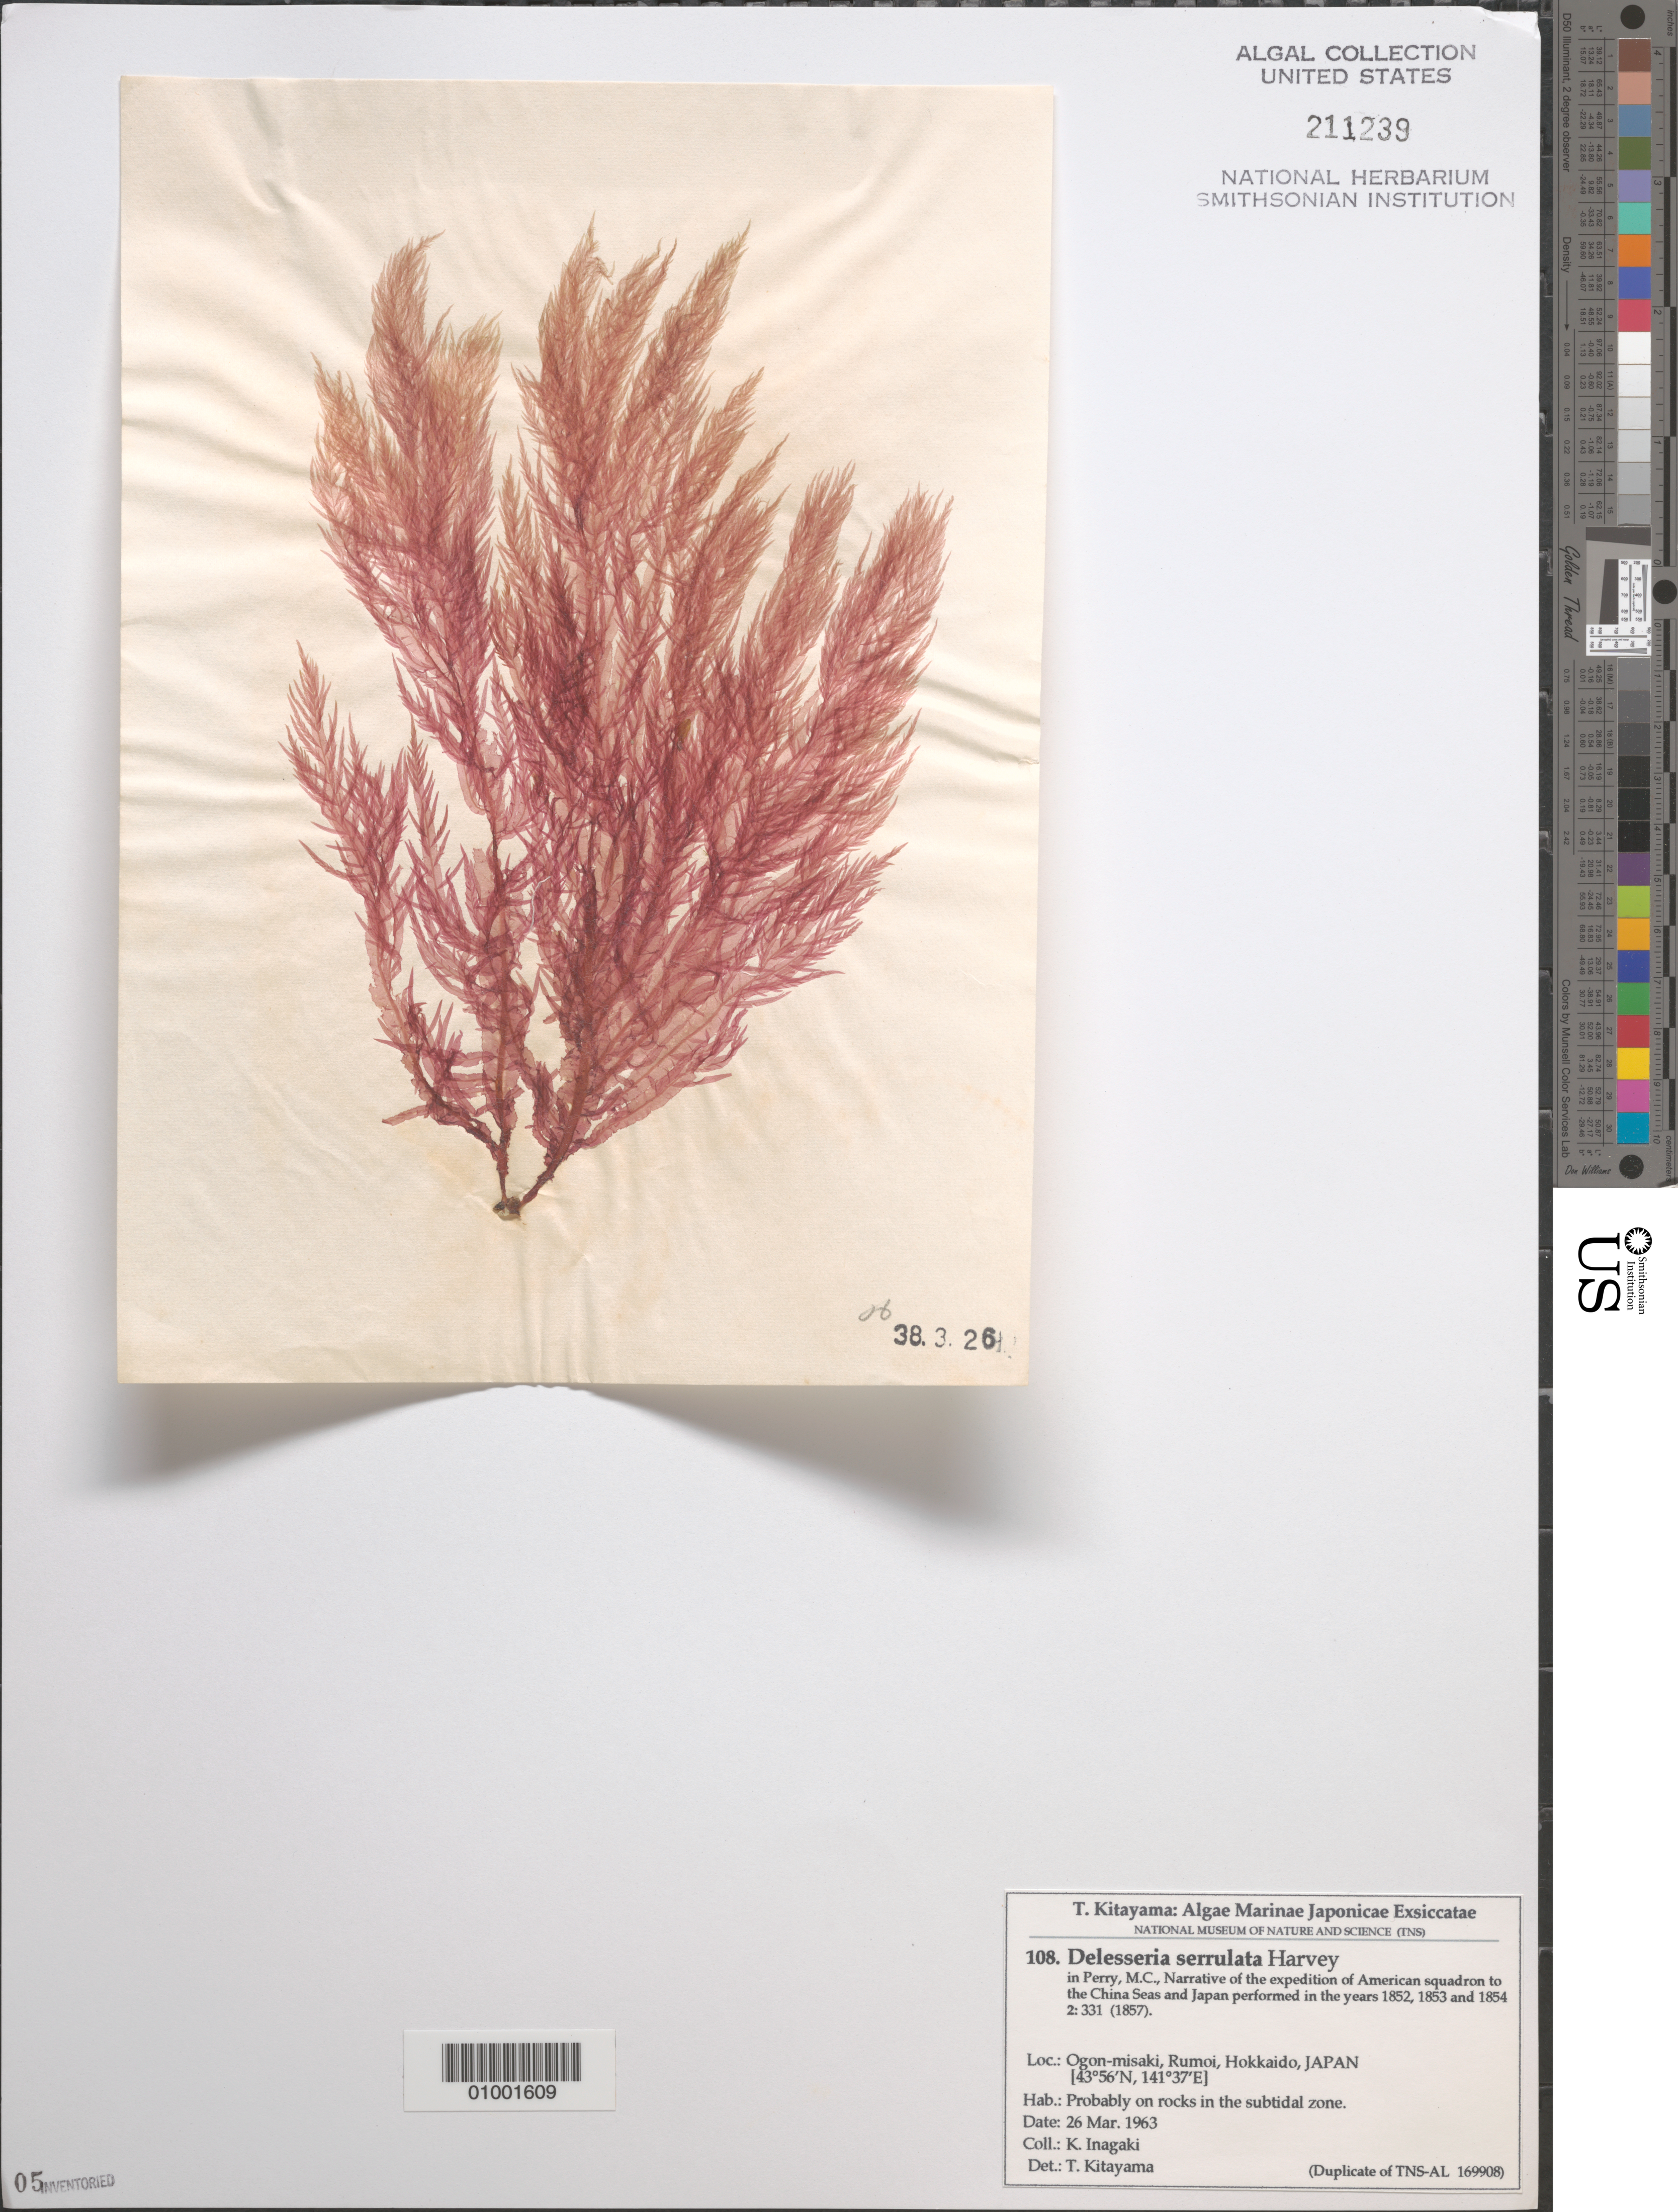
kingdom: Plantae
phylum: Rhodophyta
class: Florideophyceae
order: Ceramiales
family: Delesseriaceae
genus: Cumathamnion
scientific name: Cumathamnion serrulatum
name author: (Harvey) M.J. Wynne & G.W. Saunders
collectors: K. Inagaki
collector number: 108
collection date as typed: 26 Mar 1963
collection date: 1963-03-26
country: Japan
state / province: Hokkaido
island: Hokkaido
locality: Ogon-misaki, Rumoi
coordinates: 43 56'N, 141 37'E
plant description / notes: Kitayama, T., Algae Marinae Japonicae Exsiccatae, Fasc. V (Nos. 101-125)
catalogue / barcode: US 211239